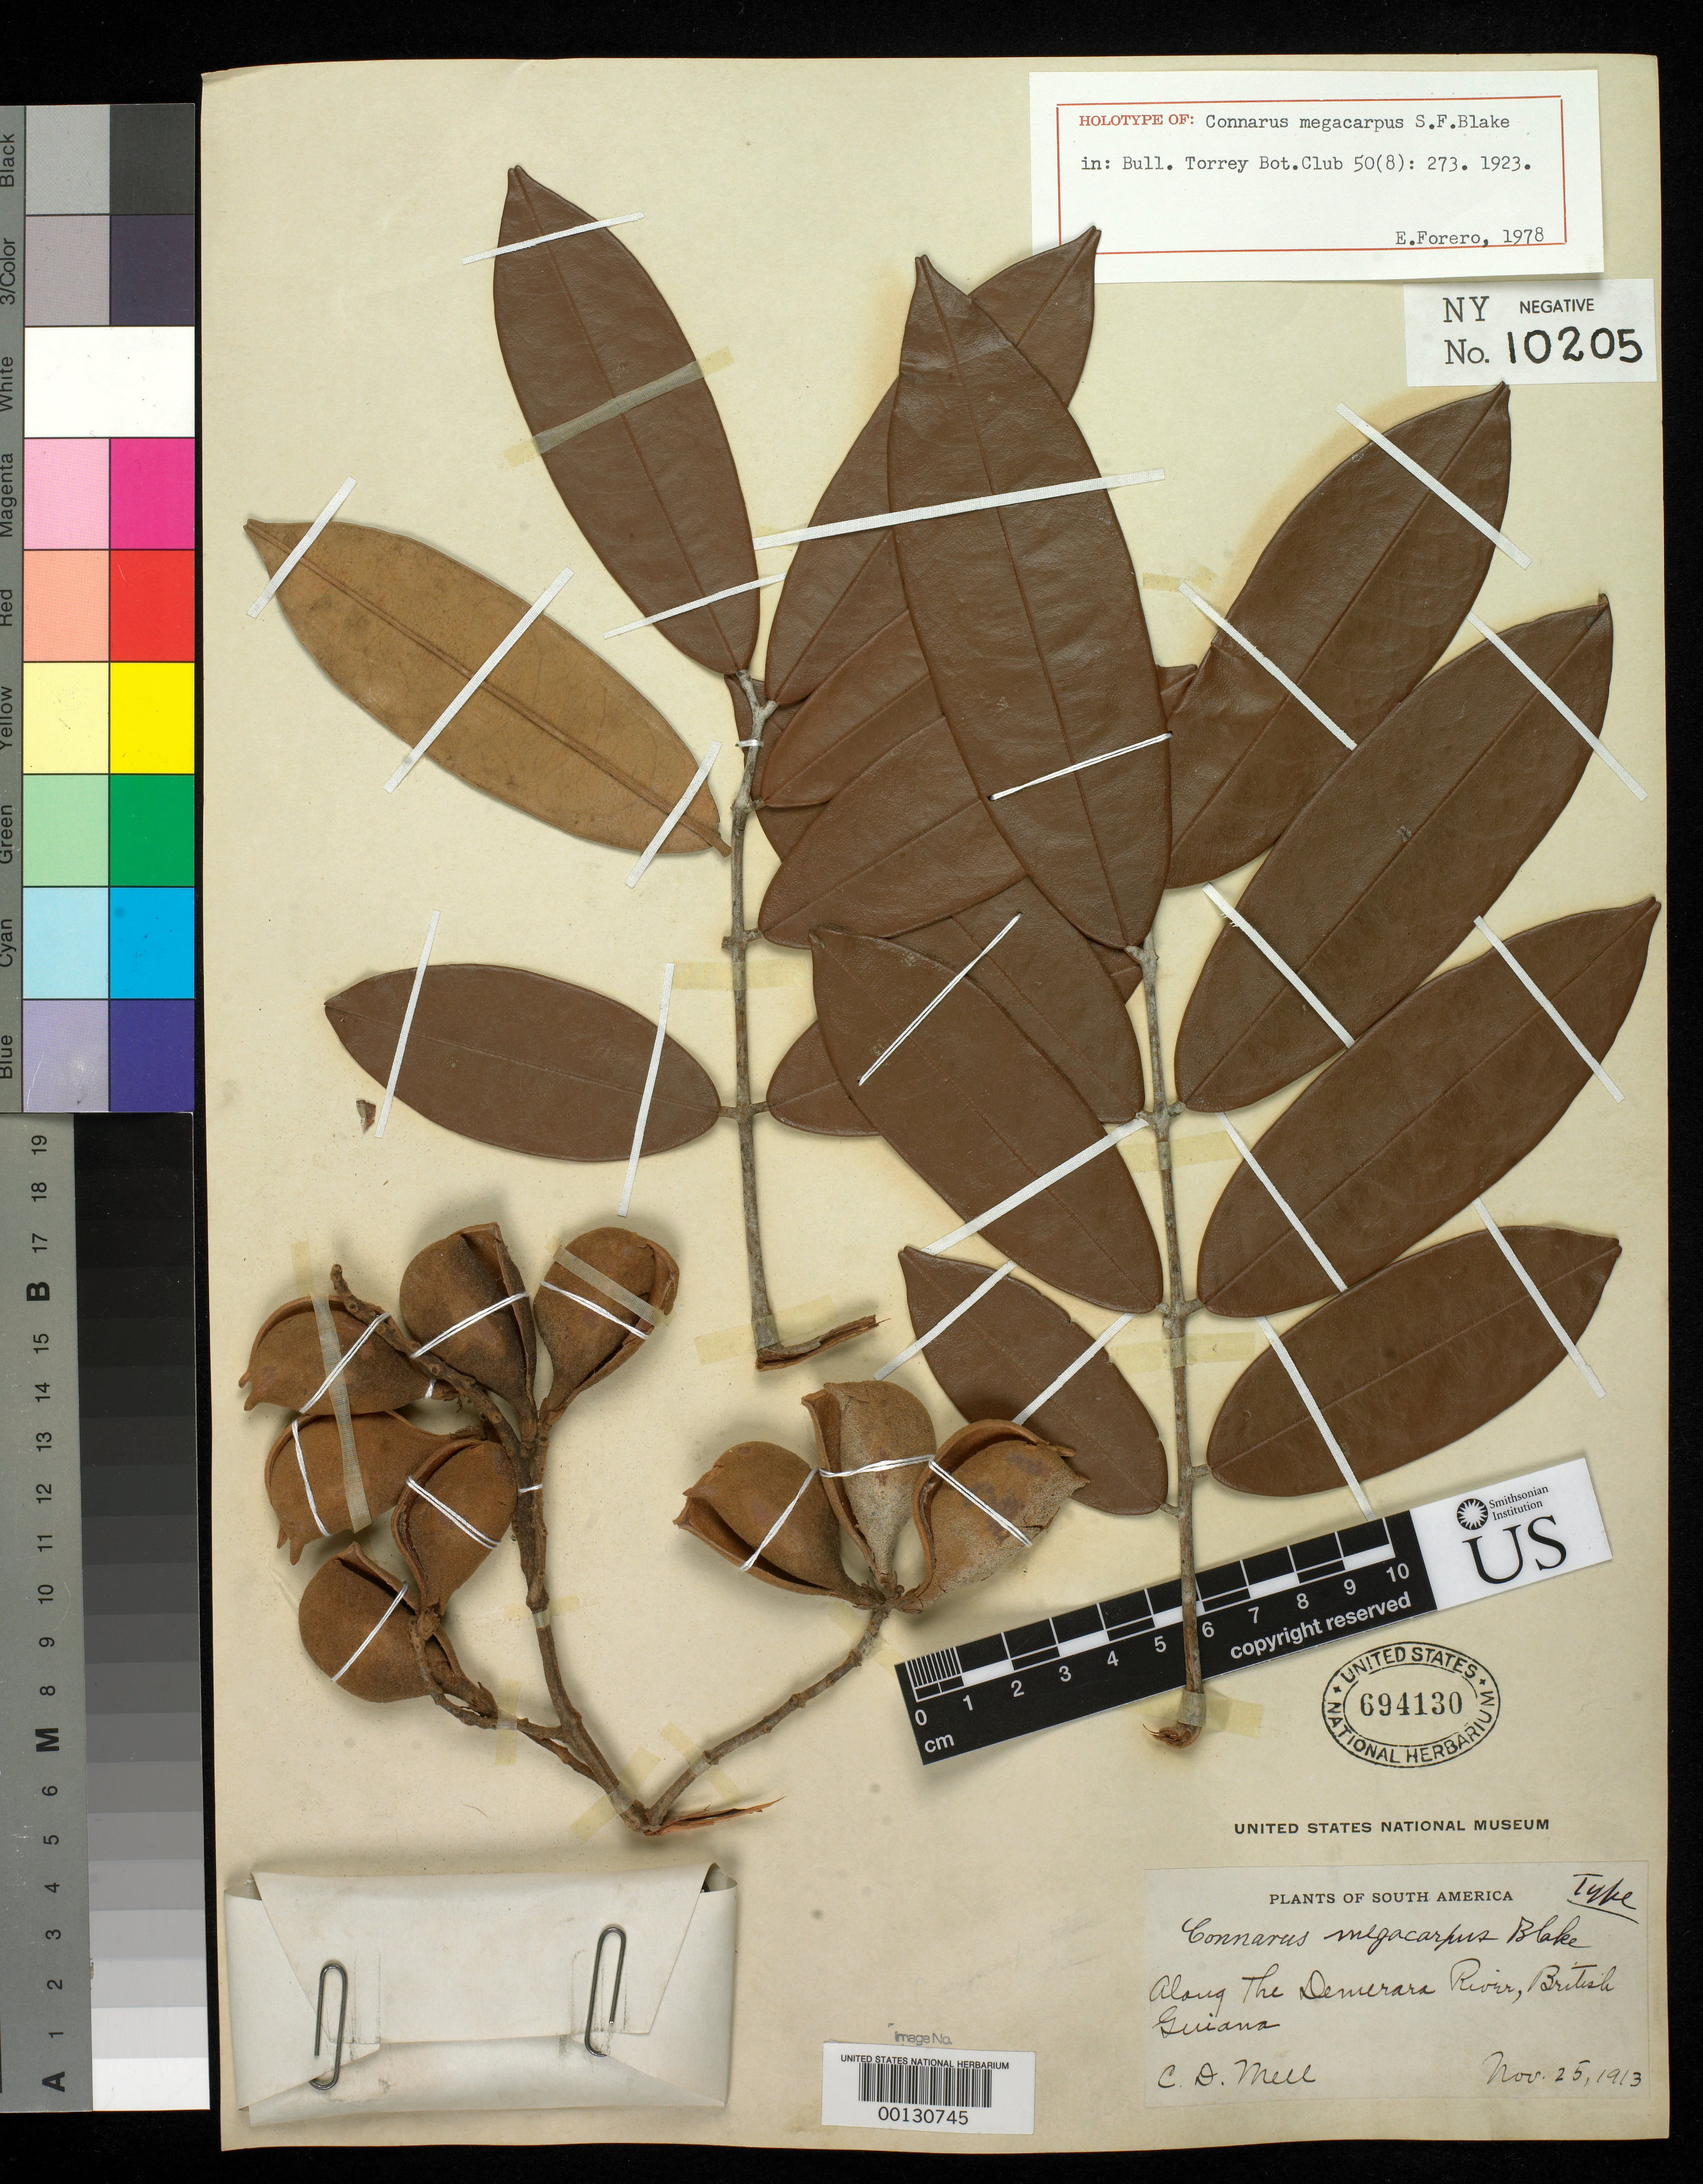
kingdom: Plantae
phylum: Tracheophyta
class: Magnoliopsida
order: Oxalidales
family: Connaraceae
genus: Connarus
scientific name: Connarus megacarpus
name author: S.F. Blake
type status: Holotype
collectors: C. D. Mell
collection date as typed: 25 Nov 1913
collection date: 1913-11-25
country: Guyana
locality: Along Demerara River.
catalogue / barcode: US 694130